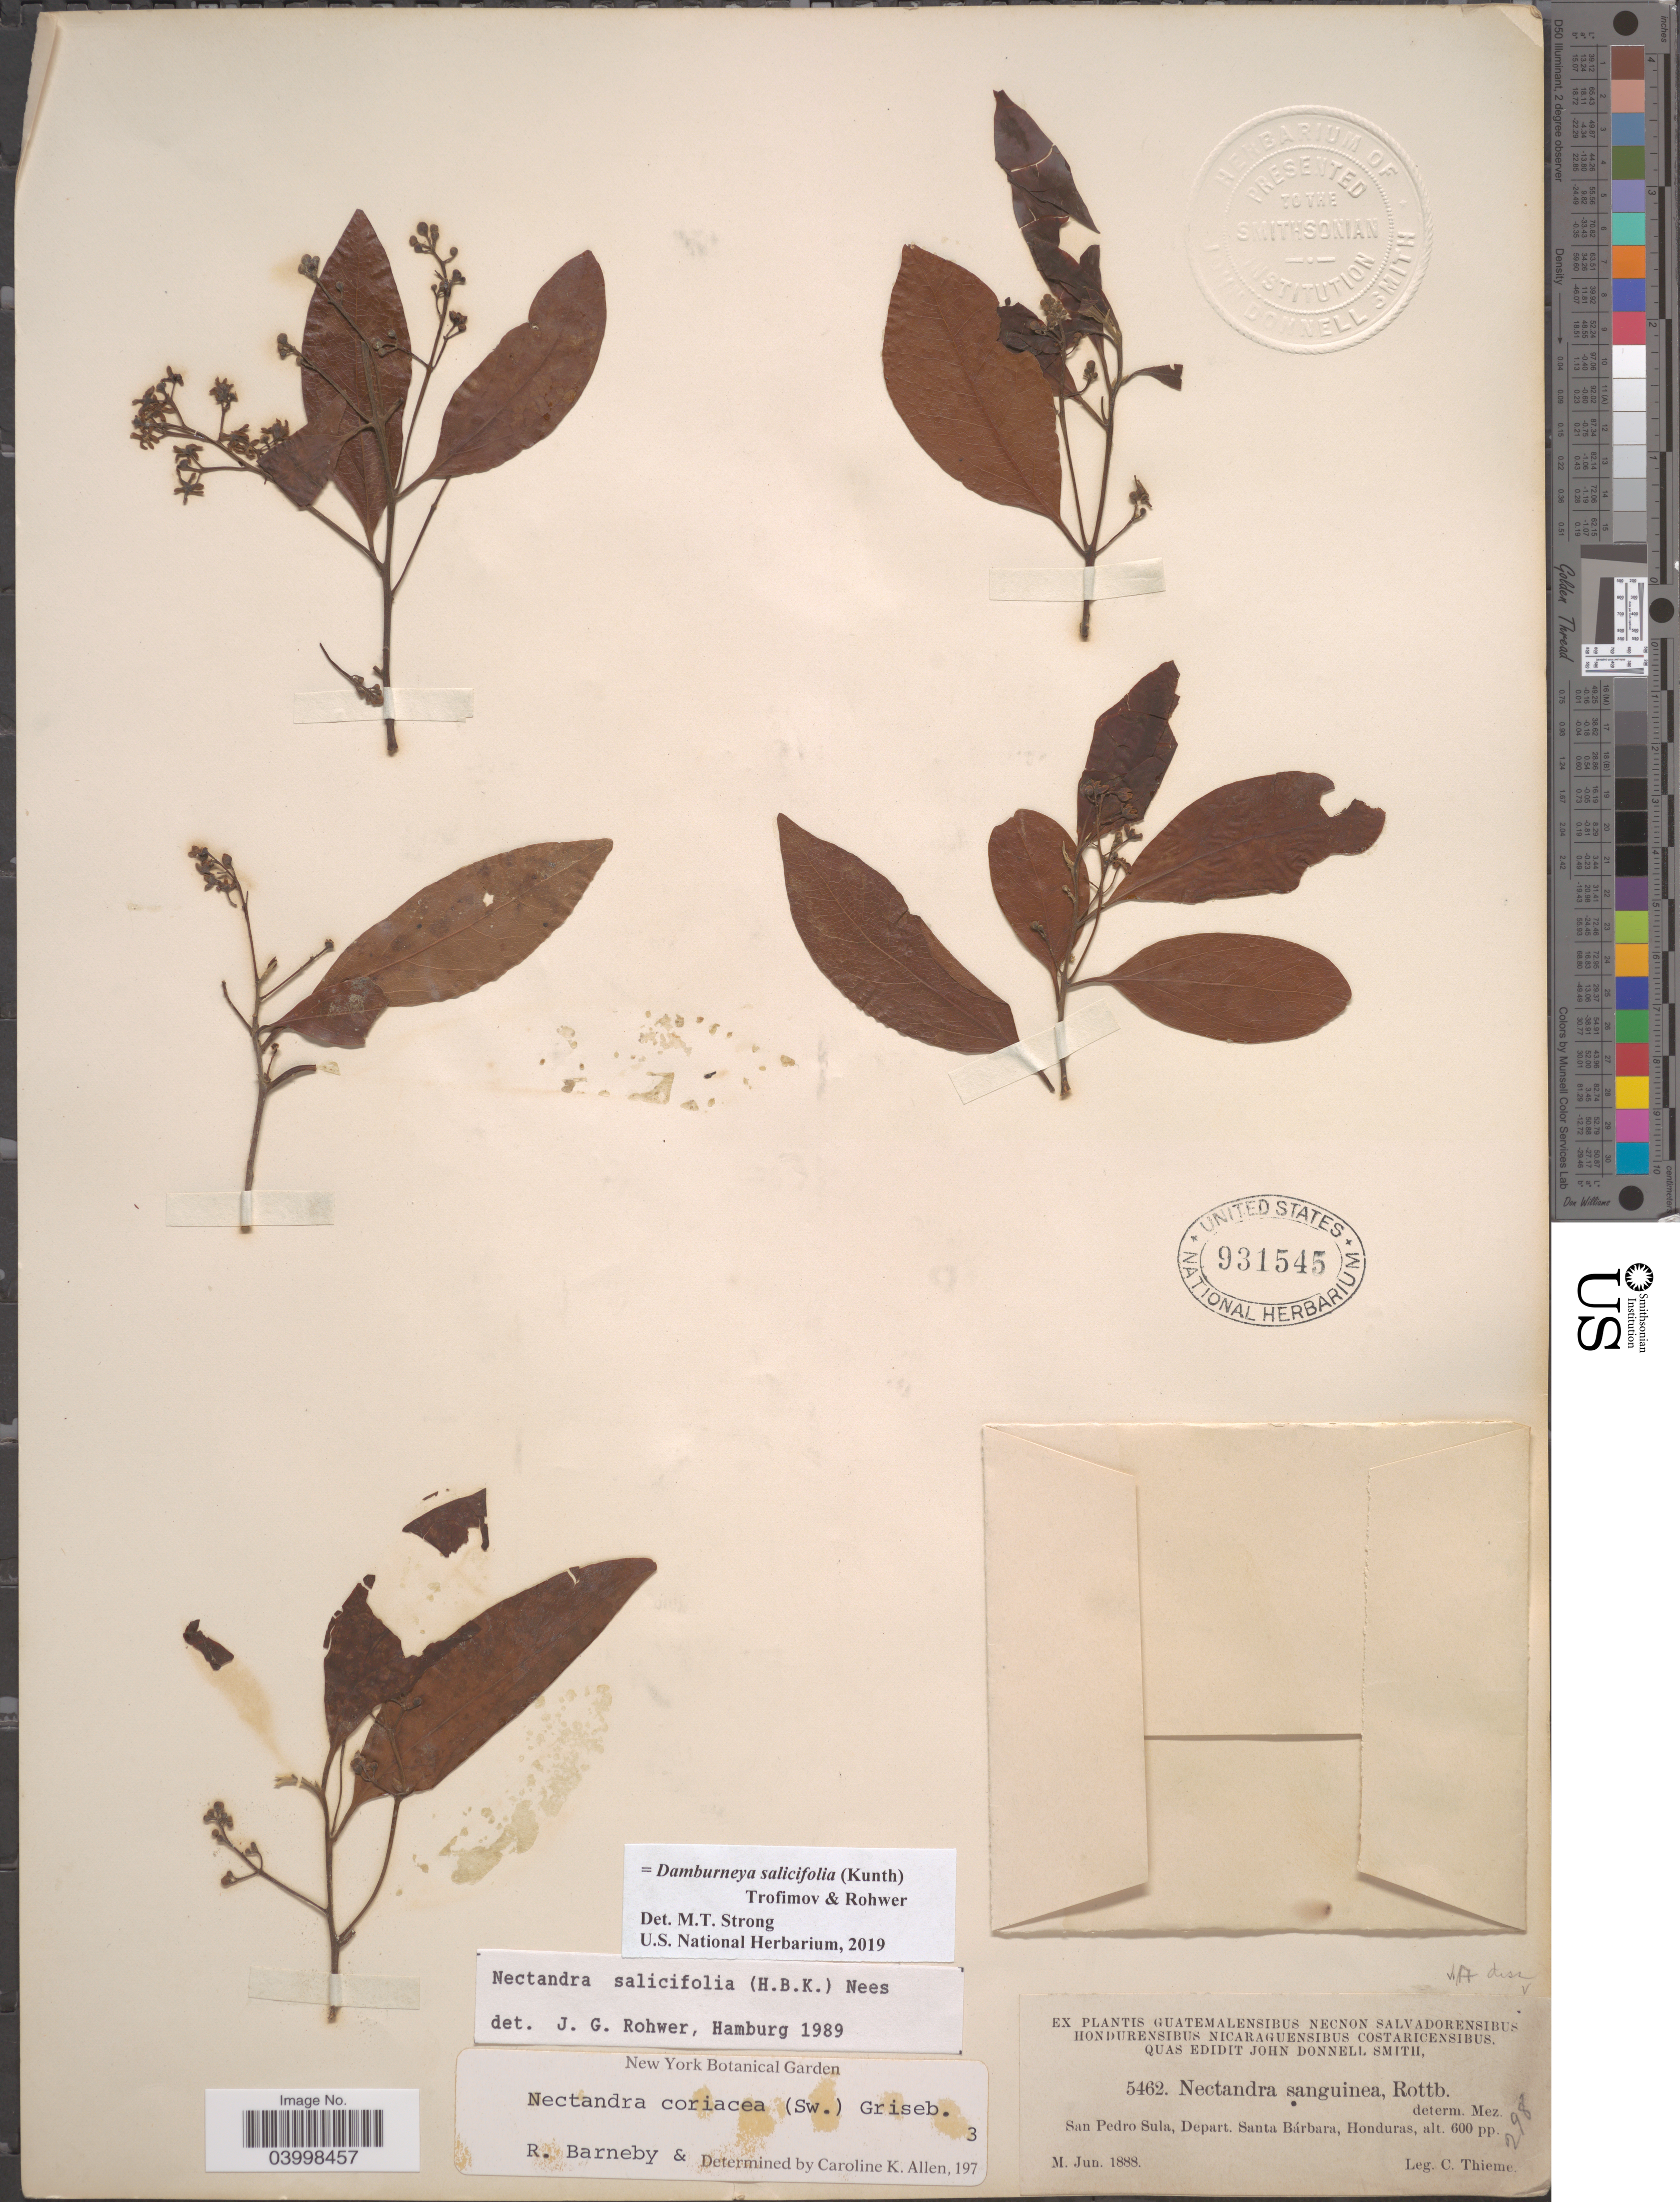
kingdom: Plantae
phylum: Tracheophyta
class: Magnoliopsida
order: Laurales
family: Lauraceae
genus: Damburneya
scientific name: Damburneya salicifolia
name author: (Kunth) Trofimov & Rohwer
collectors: C. Thieme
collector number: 5462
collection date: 1888-06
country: Honduras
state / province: Santa Barbara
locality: San Pedro Sula, Depart. Santa Bárbara.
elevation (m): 183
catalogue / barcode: US 931545